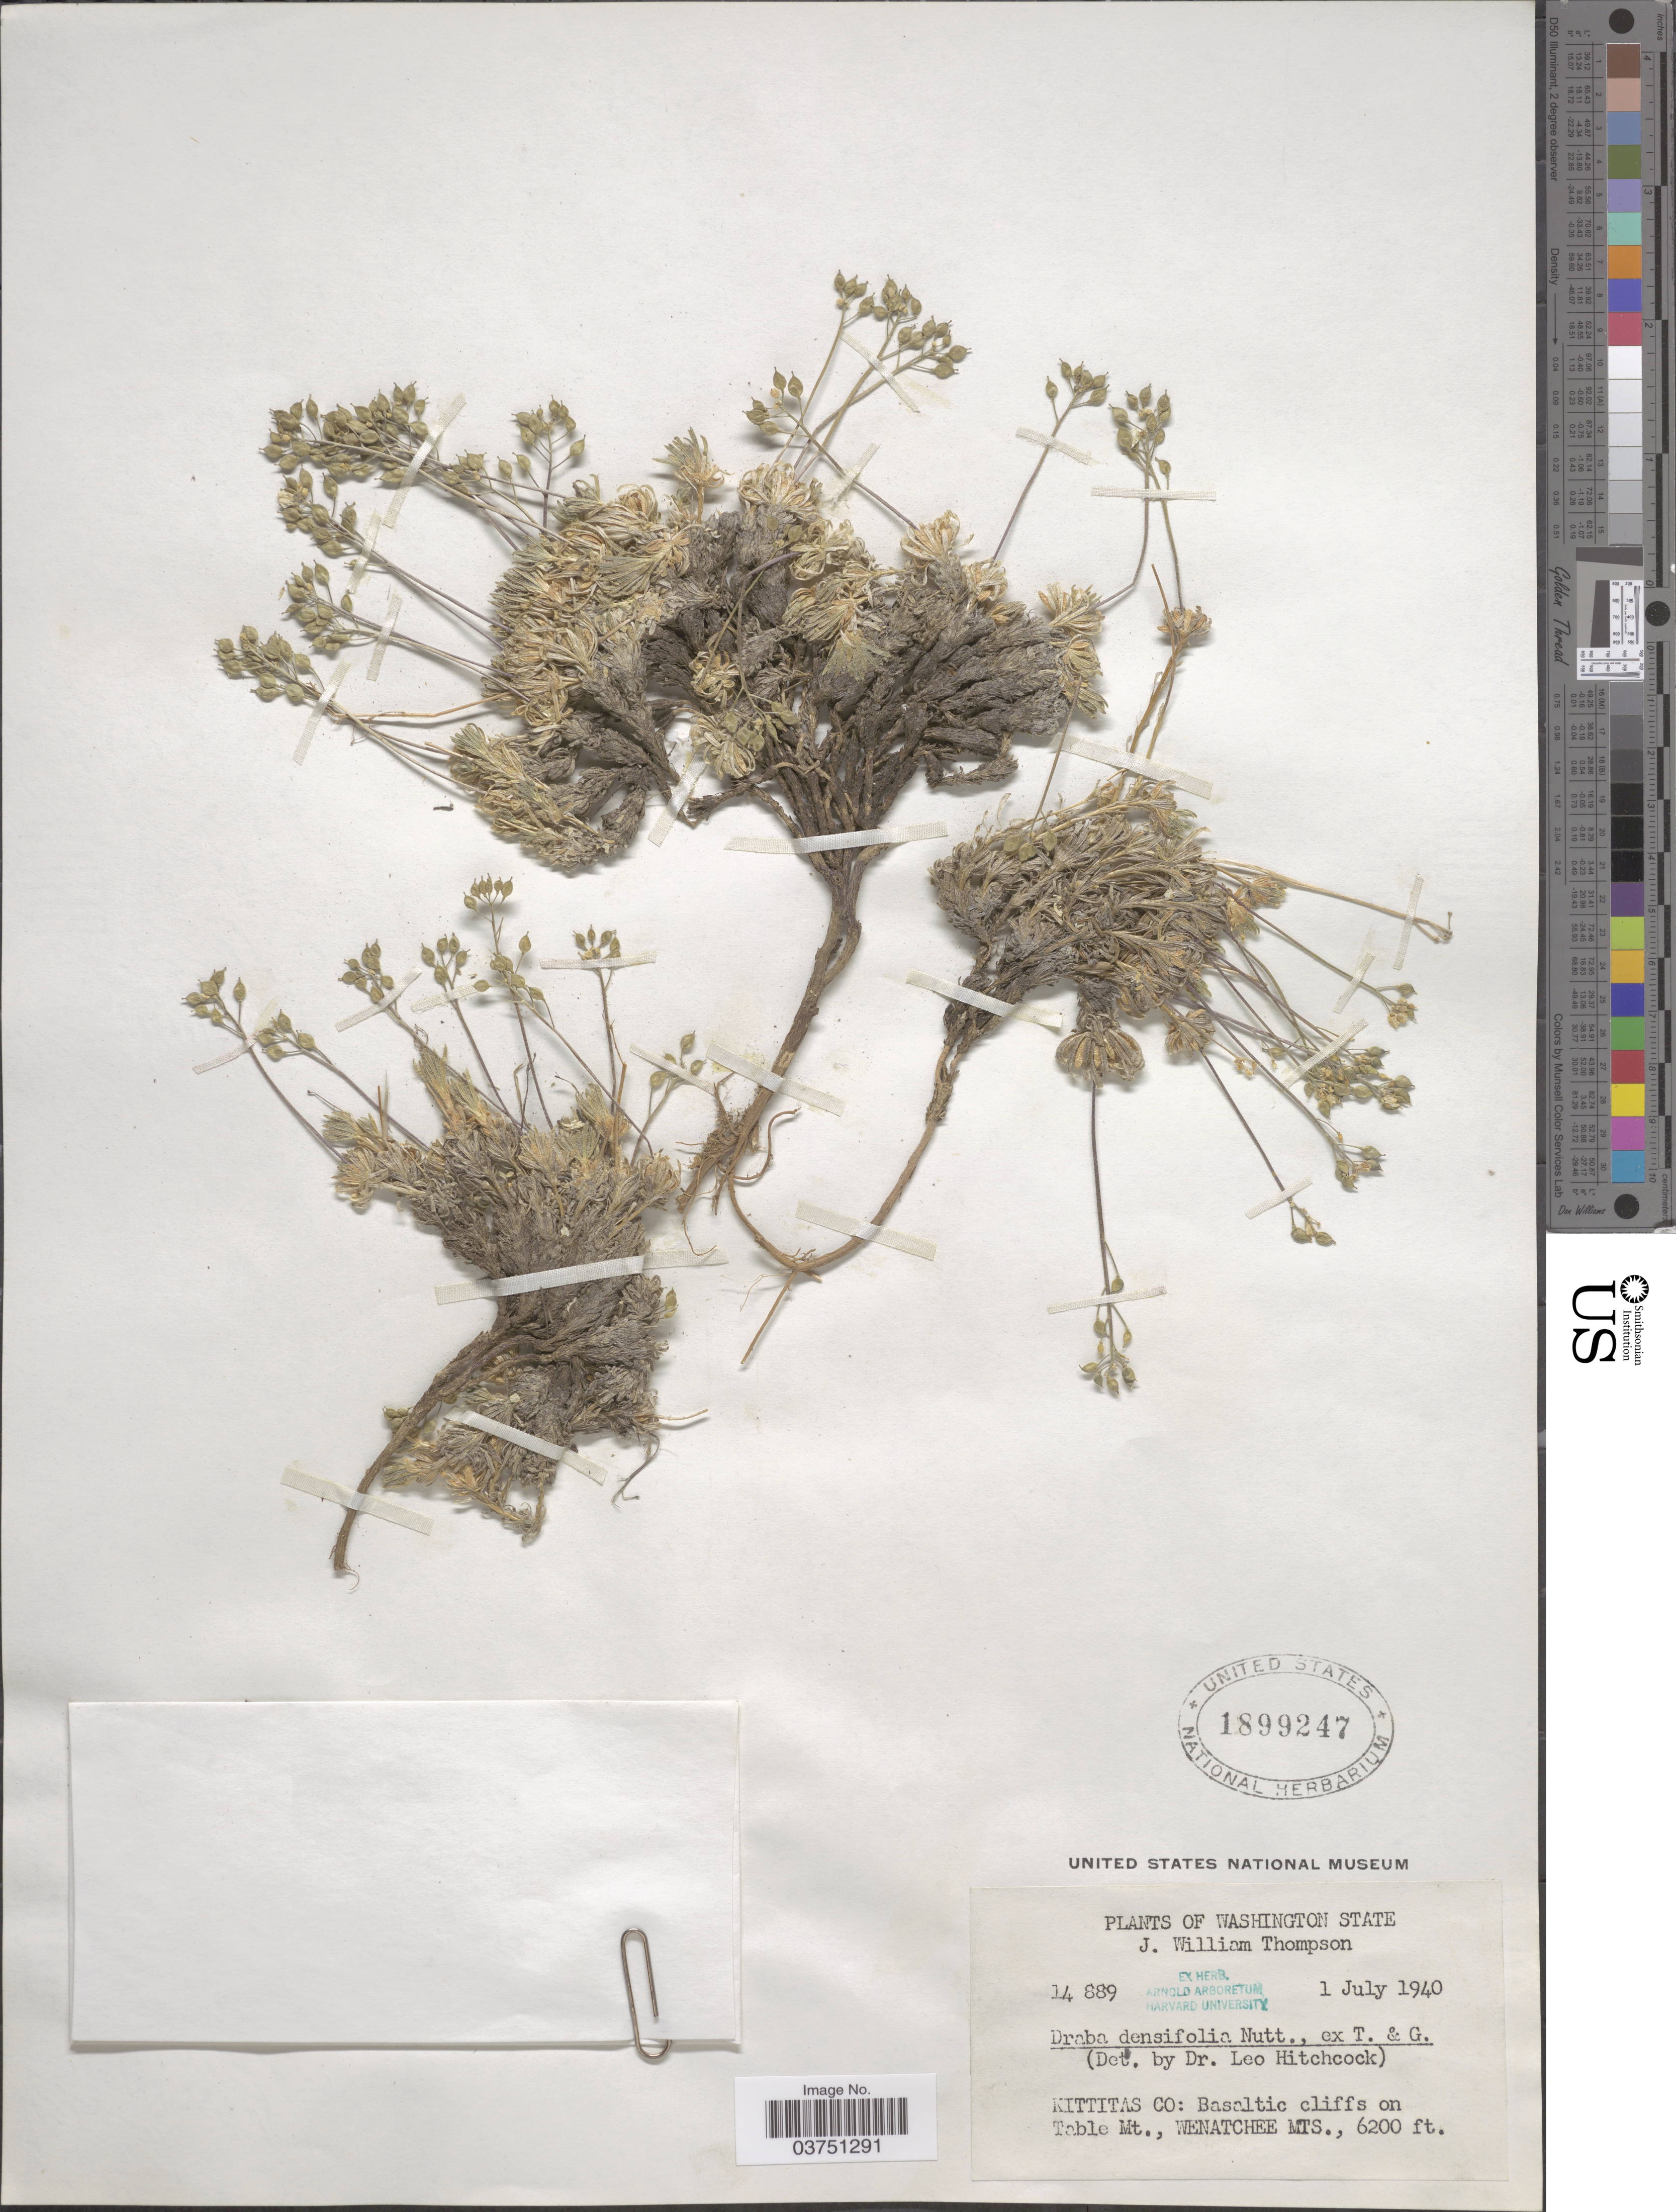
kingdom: Plantae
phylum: Tracheophyta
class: Magnoliopsida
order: Brassicales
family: Brassicaceae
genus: Draba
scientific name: Draba densifolia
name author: Nutt.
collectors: J. W. Thompson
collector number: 14889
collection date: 1940-07-01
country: United States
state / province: Washington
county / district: Kittitas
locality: Kittitas Co: Basaltic cliffs on Table Mt., Wenatchee Mts.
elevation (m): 1890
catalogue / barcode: US 1899247